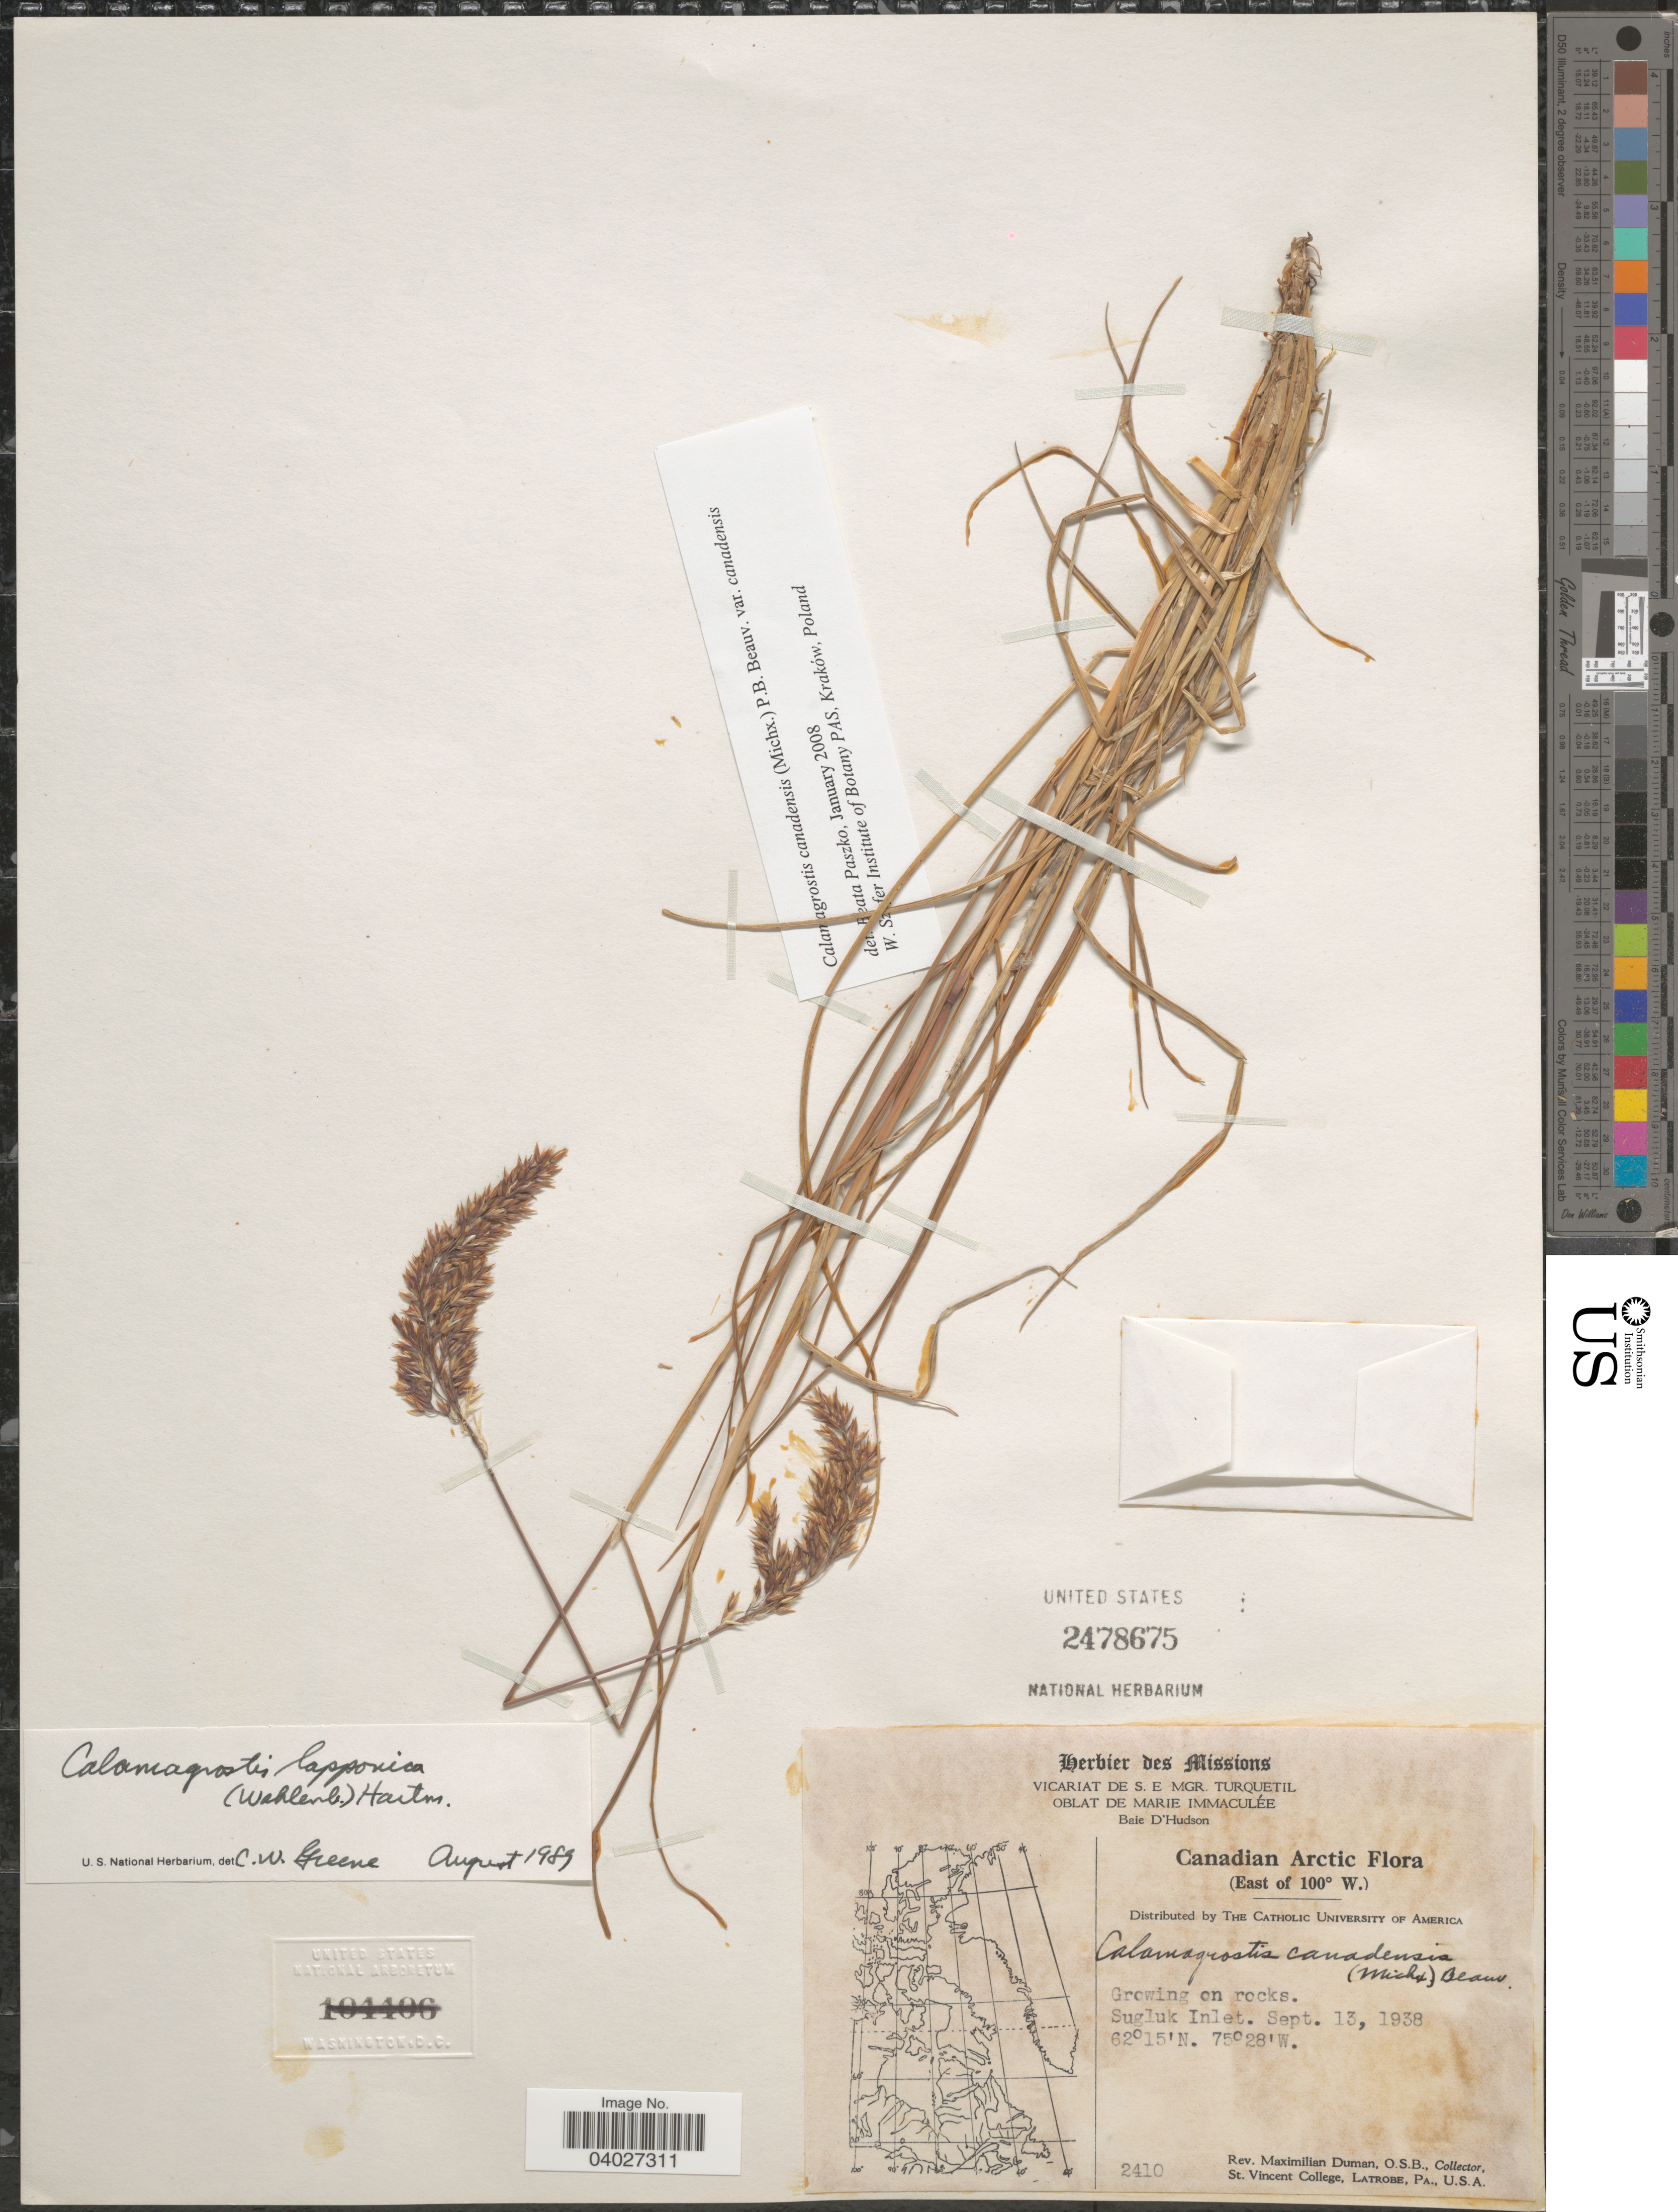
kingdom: Plantae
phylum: Tracheophyta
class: Liliopsida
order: Poales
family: Poaceae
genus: Calamagrostis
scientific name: Calamagrostis canadensis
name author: (Michx.) P. Beauv.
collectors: M. Duman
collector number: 2410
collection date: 1938-09-13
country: Canada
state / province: Quebec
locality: Canadian Arctic. East of 100° W. Sugluk Inlet.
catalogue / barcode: US 2478675